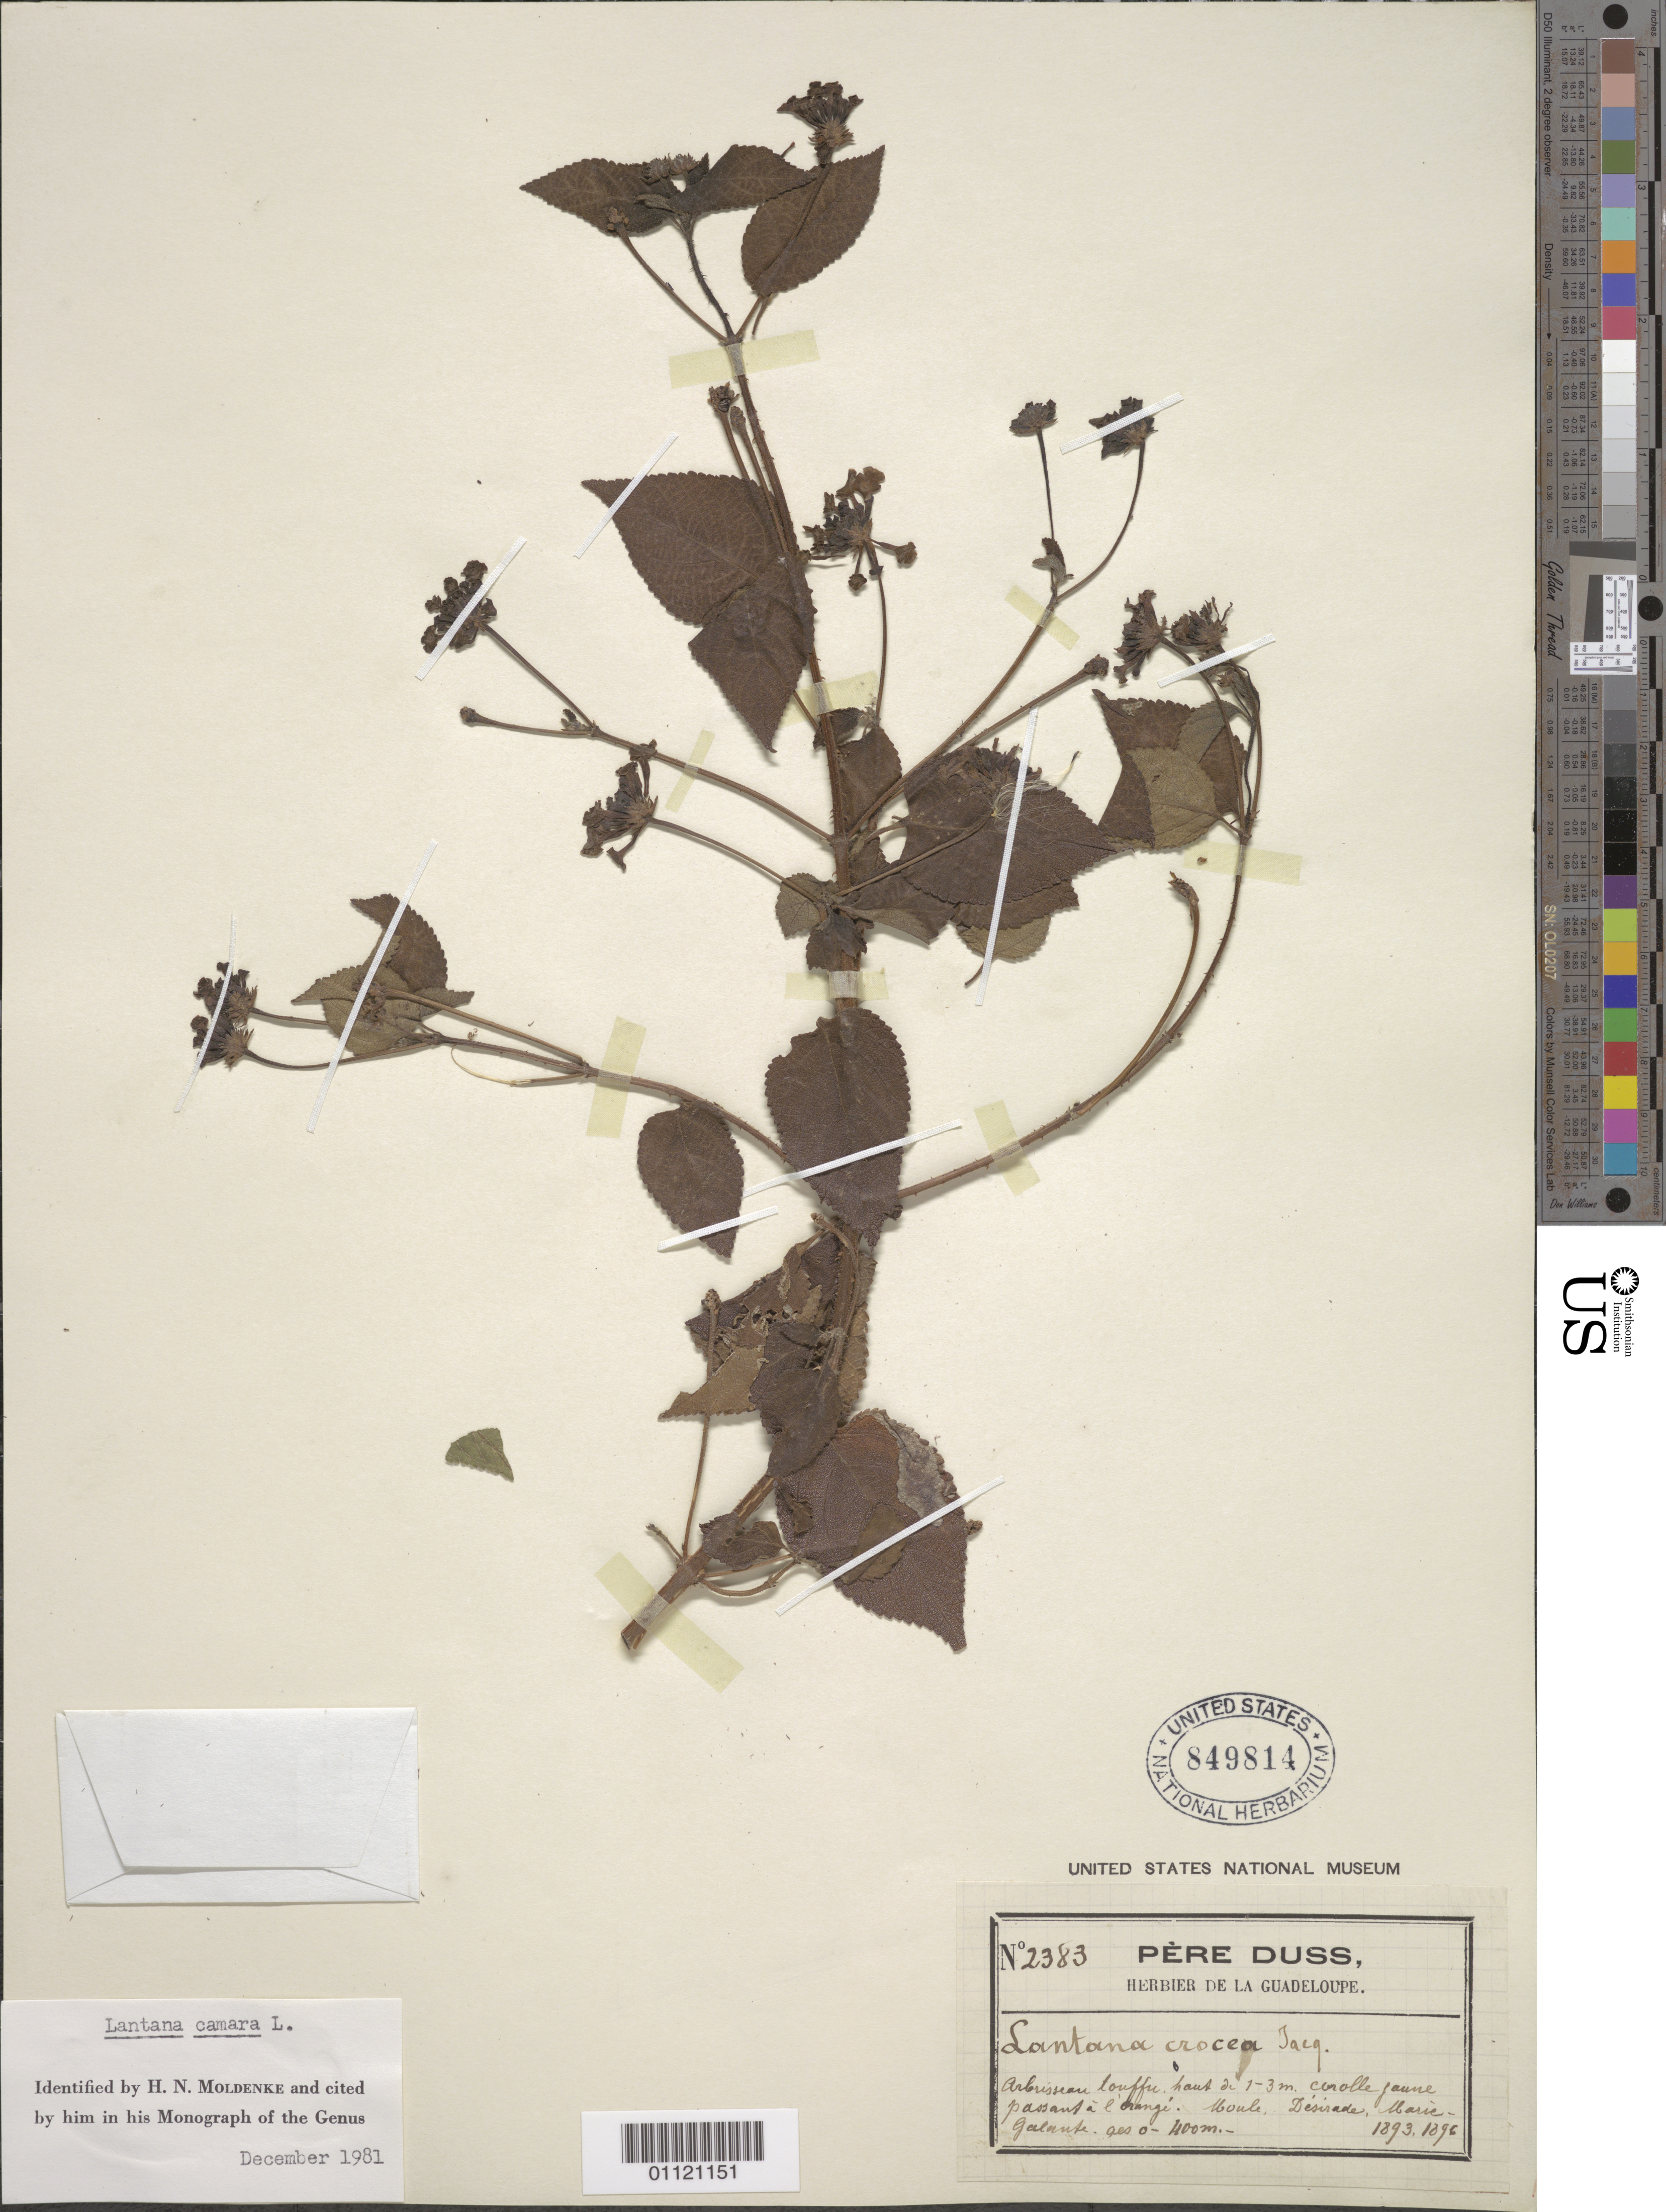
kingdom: Plantae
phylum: Tracheophyta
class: Magnoliopsida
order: Lamiales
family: Verbenaceae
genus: Lantana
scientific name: Lantana camara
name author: L.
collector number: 2383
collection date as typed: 01 Jan 1893 to 31 Dec 1896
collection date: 1893-01-01/1896-12-31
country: Guadeloupe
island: Grande Terre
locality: Moule, Désirade, Marie-Galante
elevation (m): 0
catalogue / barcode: US 849814